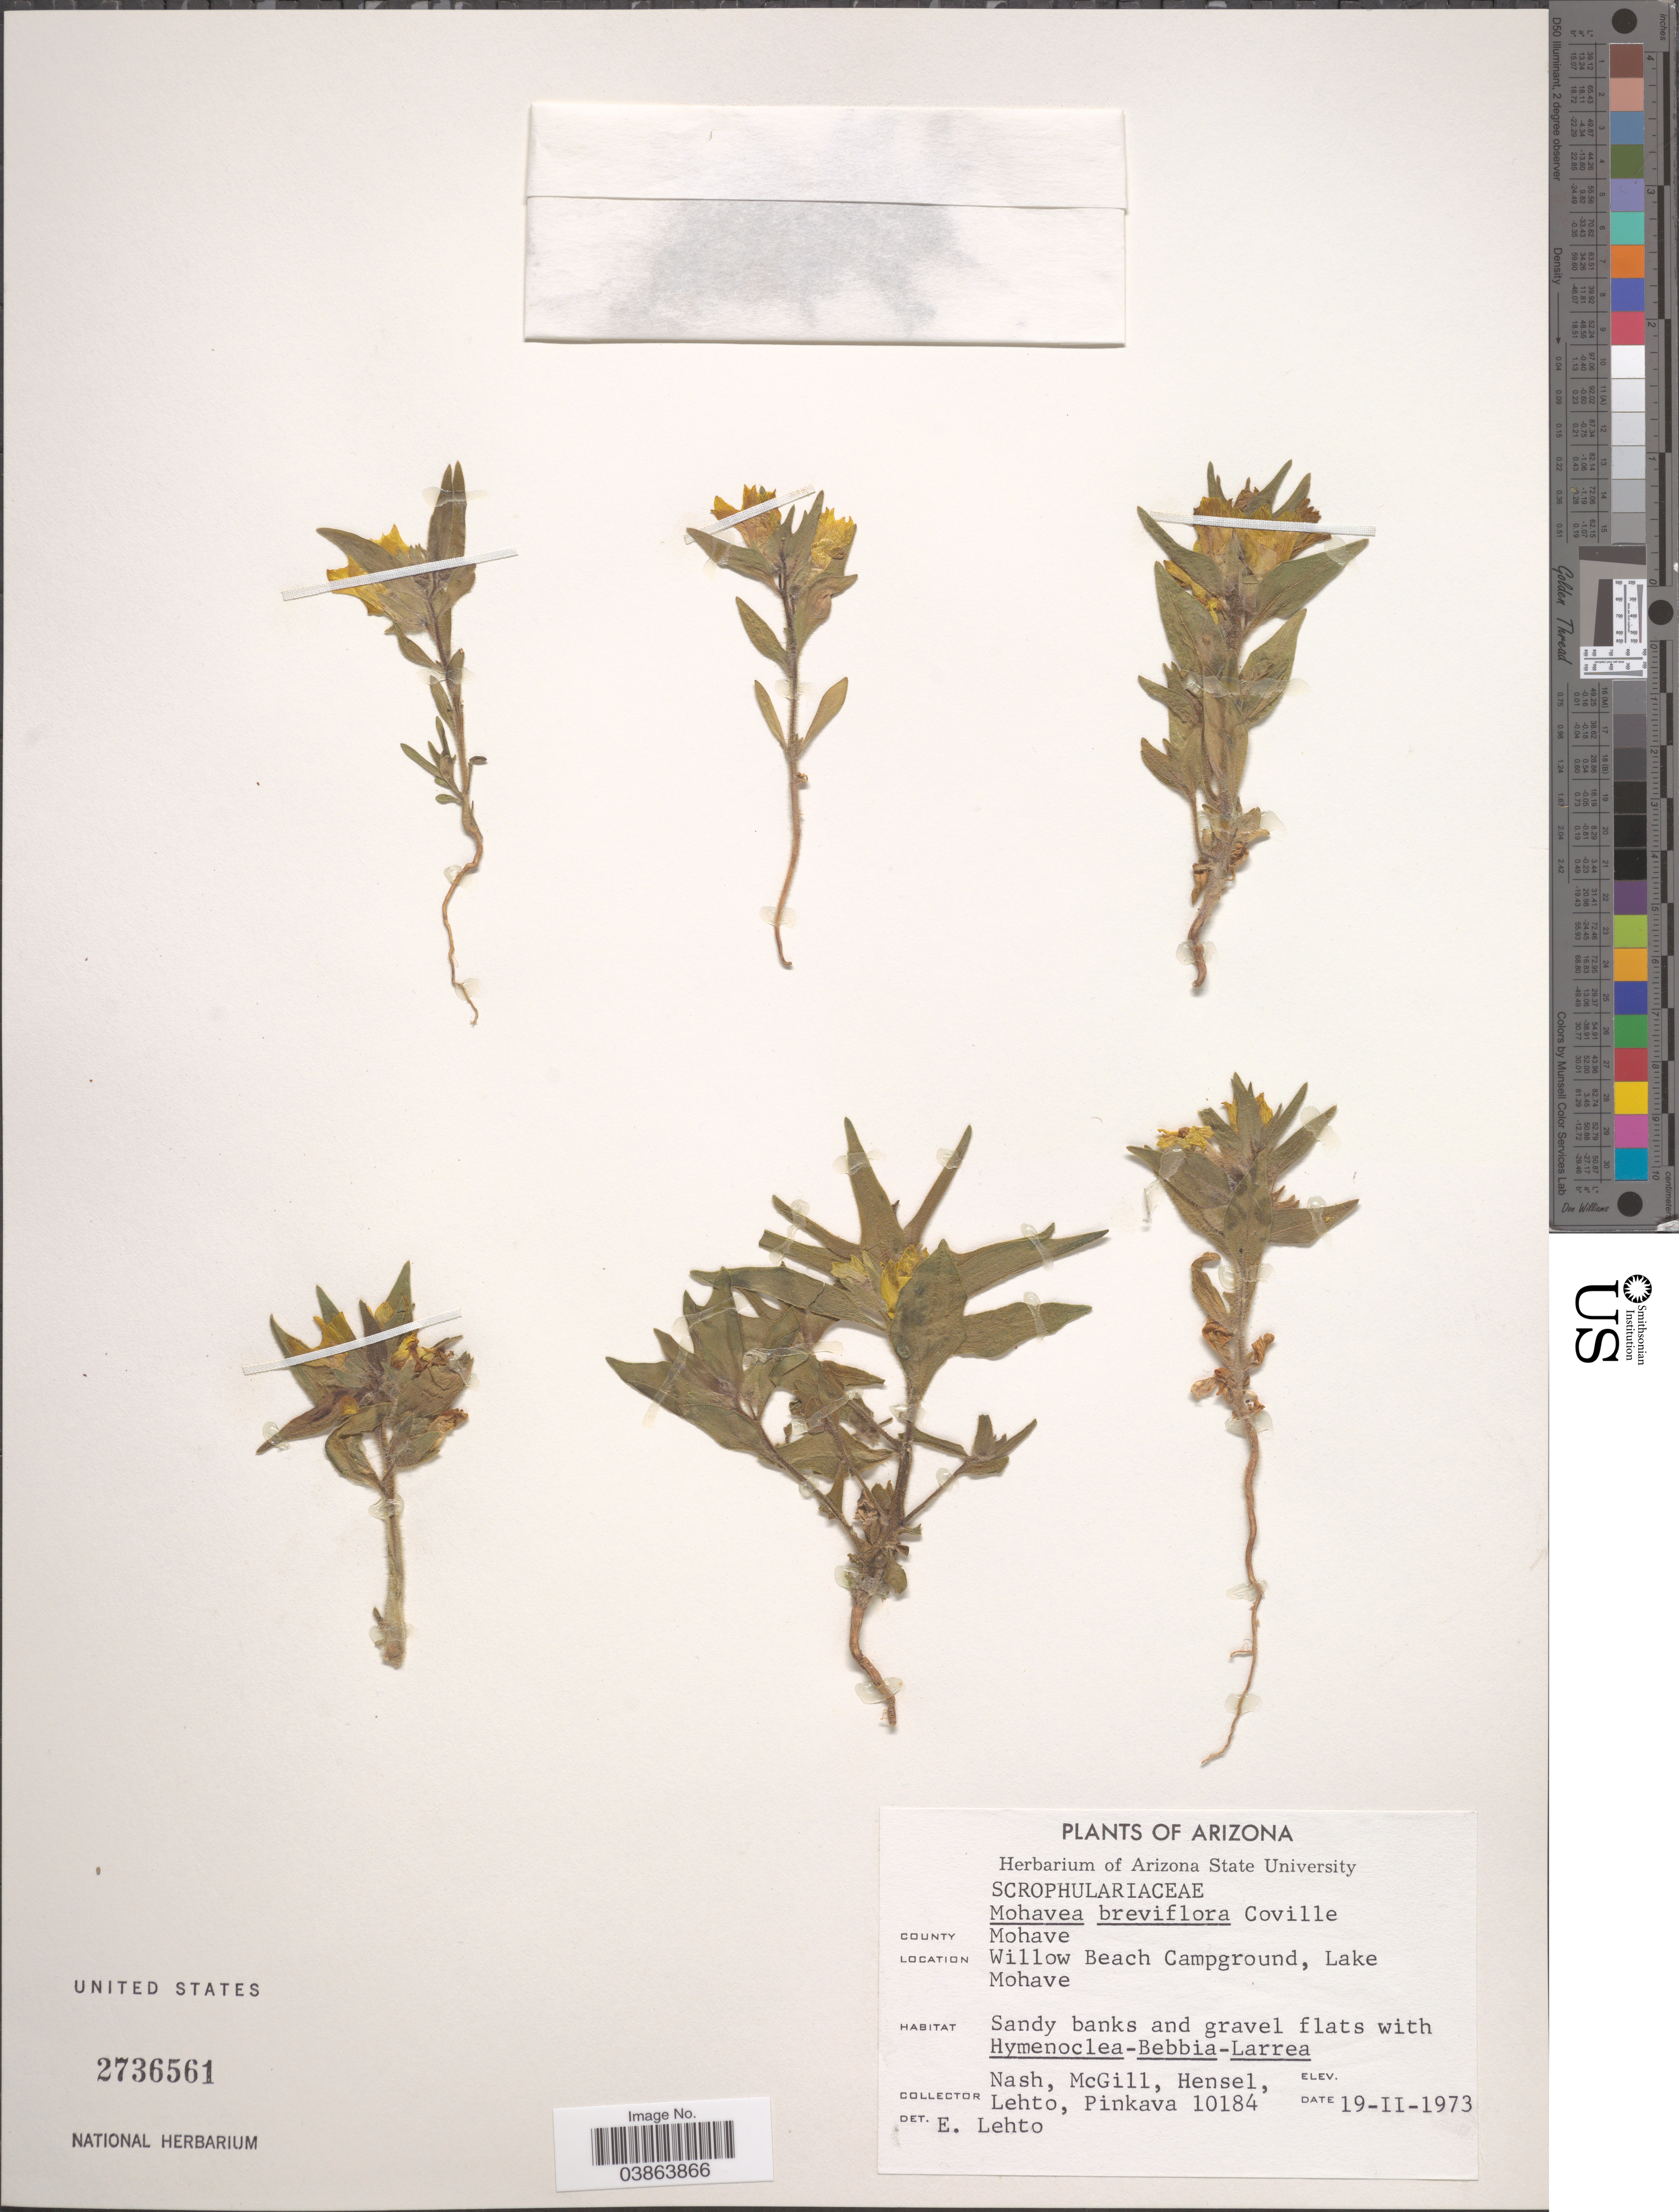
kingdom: Plantae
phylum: Tracheophyta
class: Magnoliopsida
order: Lamiales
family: Plantaginaceae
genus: Mohavea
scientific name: Mohavea breviflora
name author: Coville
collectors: -- Nash, -. McGill, -. Hensel, -. Lehto & -. Pinkava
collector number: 10184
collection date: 1973-02-19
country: United States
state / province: Arizona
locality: County Mohave. Willow Beach Campground, Lake Mohave.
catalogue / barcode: US 2736561